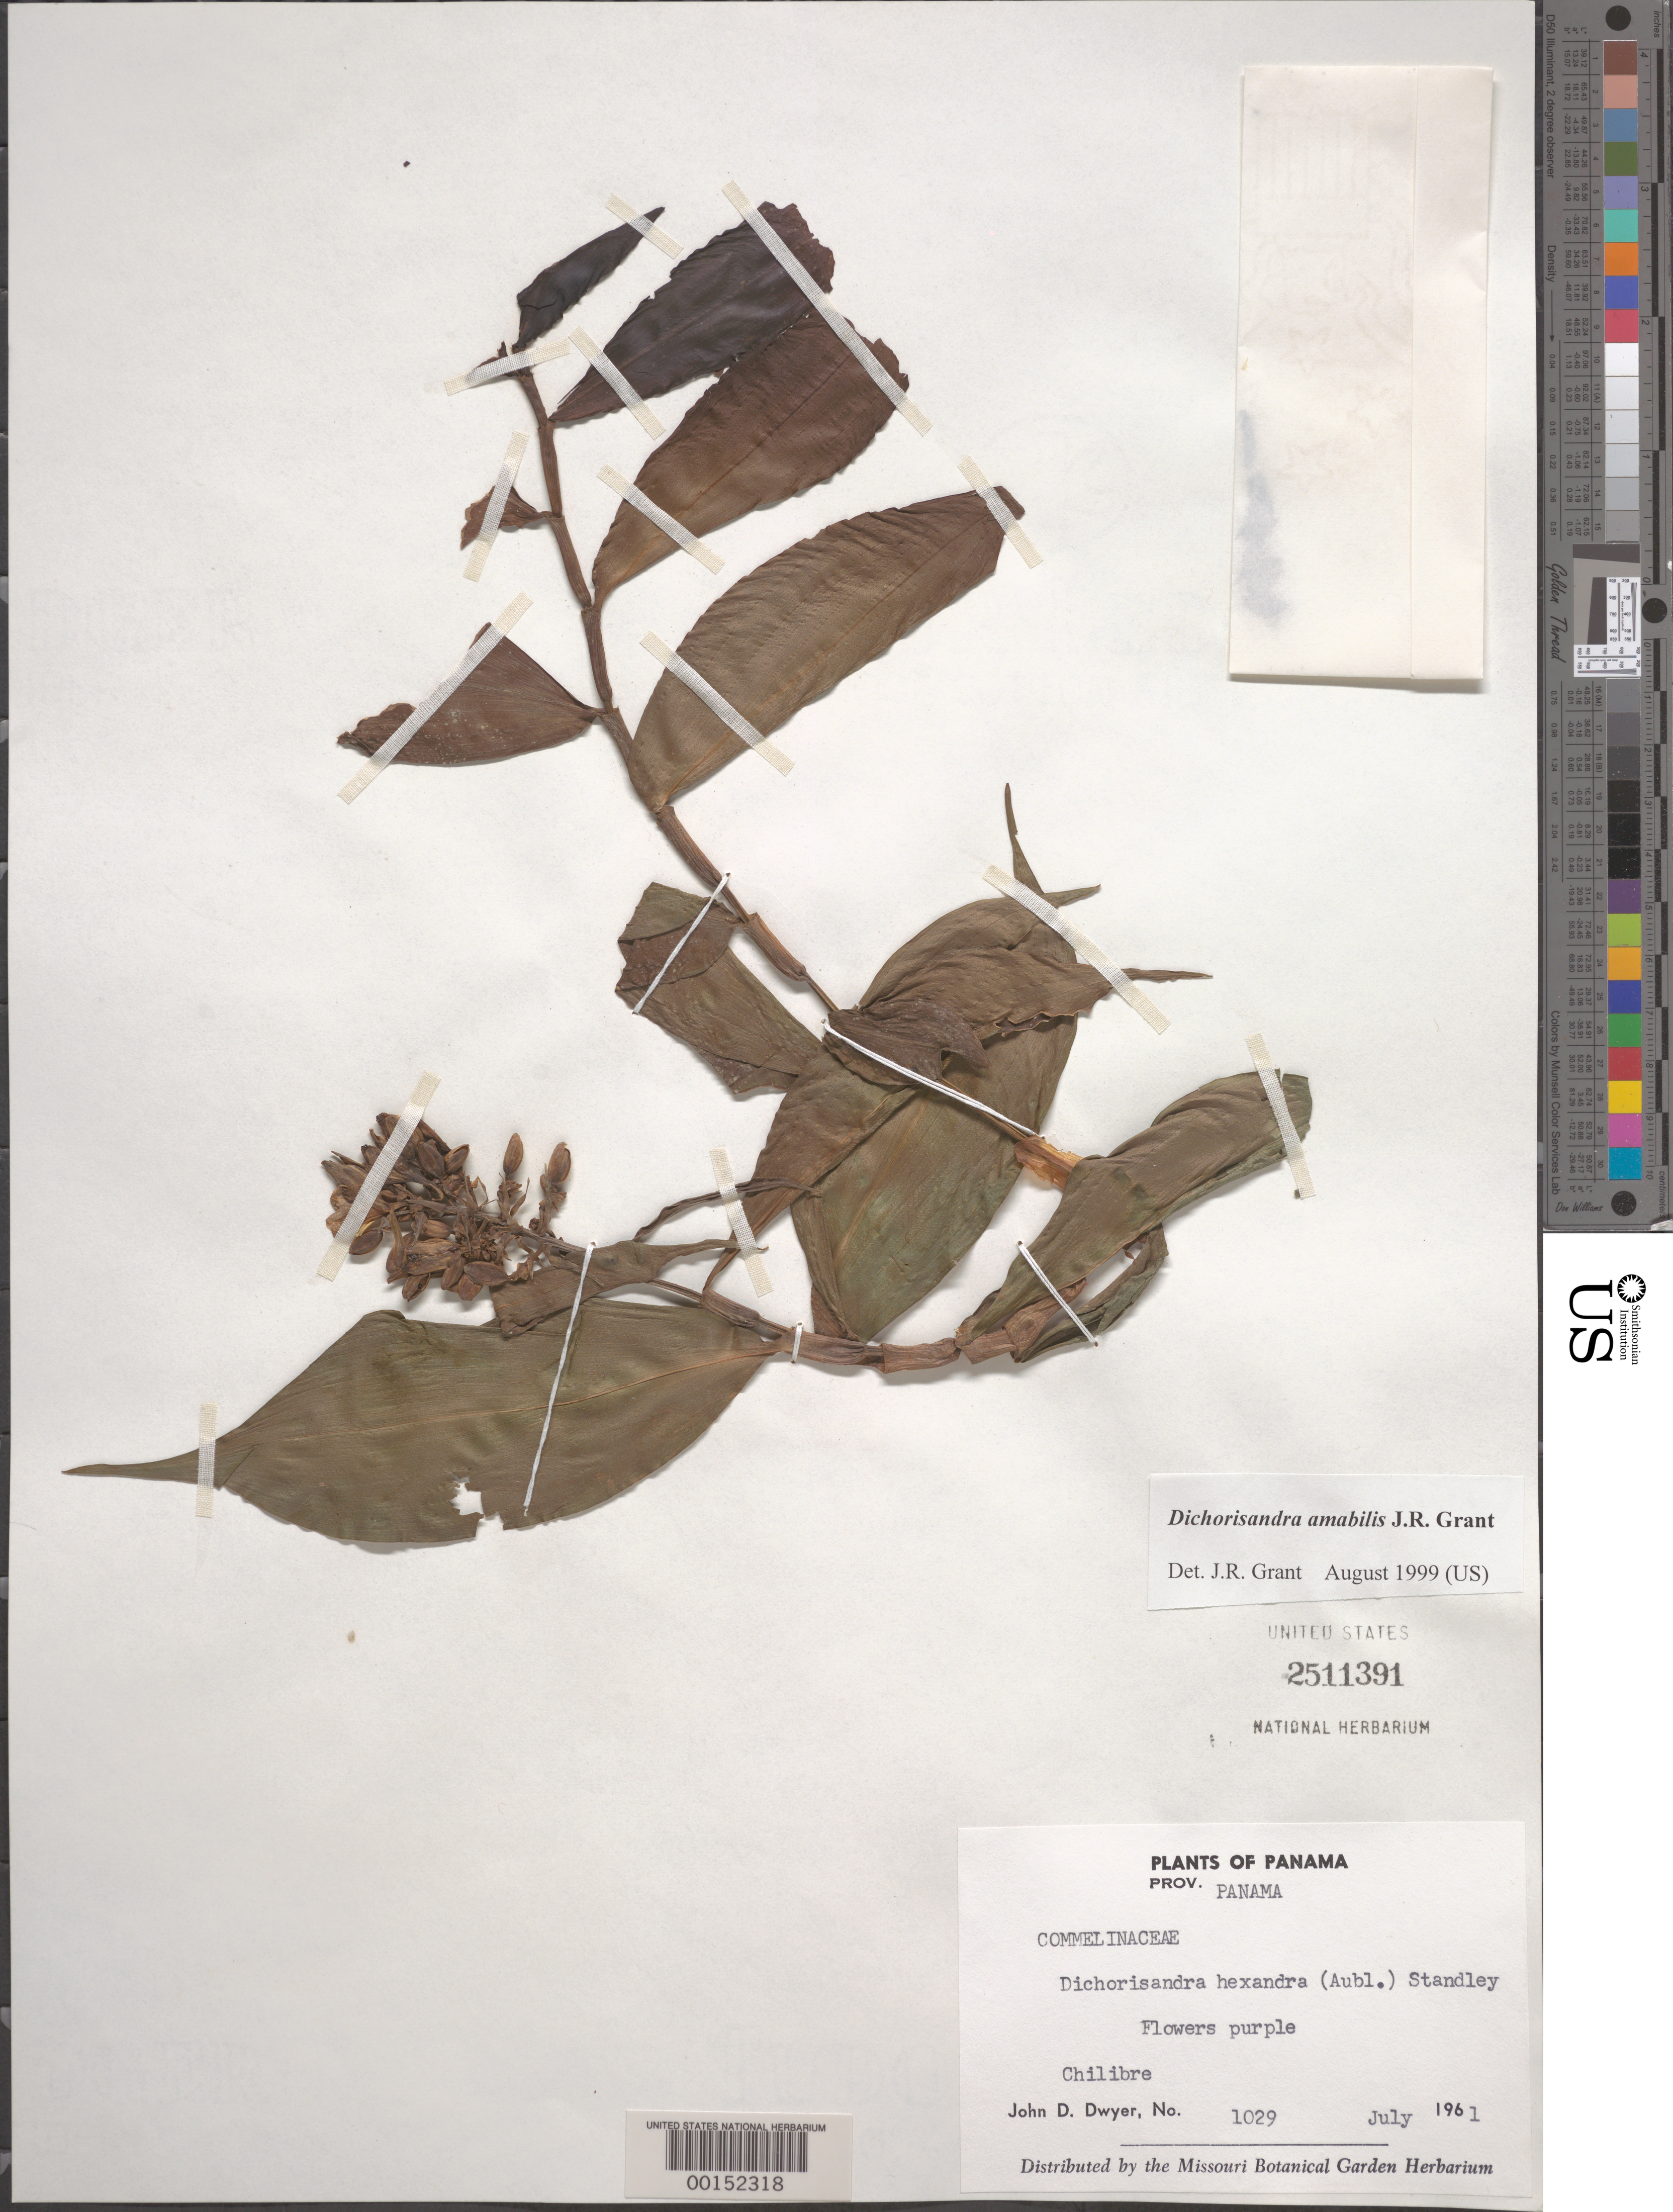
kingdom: Plantae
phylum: Tracheophyta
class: Liliopsida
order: Commelinales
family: Commelinaceae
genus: Dichorisandra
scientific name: Dichorisandra hexandra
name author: (Aubl.) Standl.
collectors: J. D. Dwyer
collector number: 1029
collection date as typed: Jul 1961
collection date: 1961-07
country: Panama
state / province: Panamá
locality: Chilibre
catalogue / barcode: US 2511391